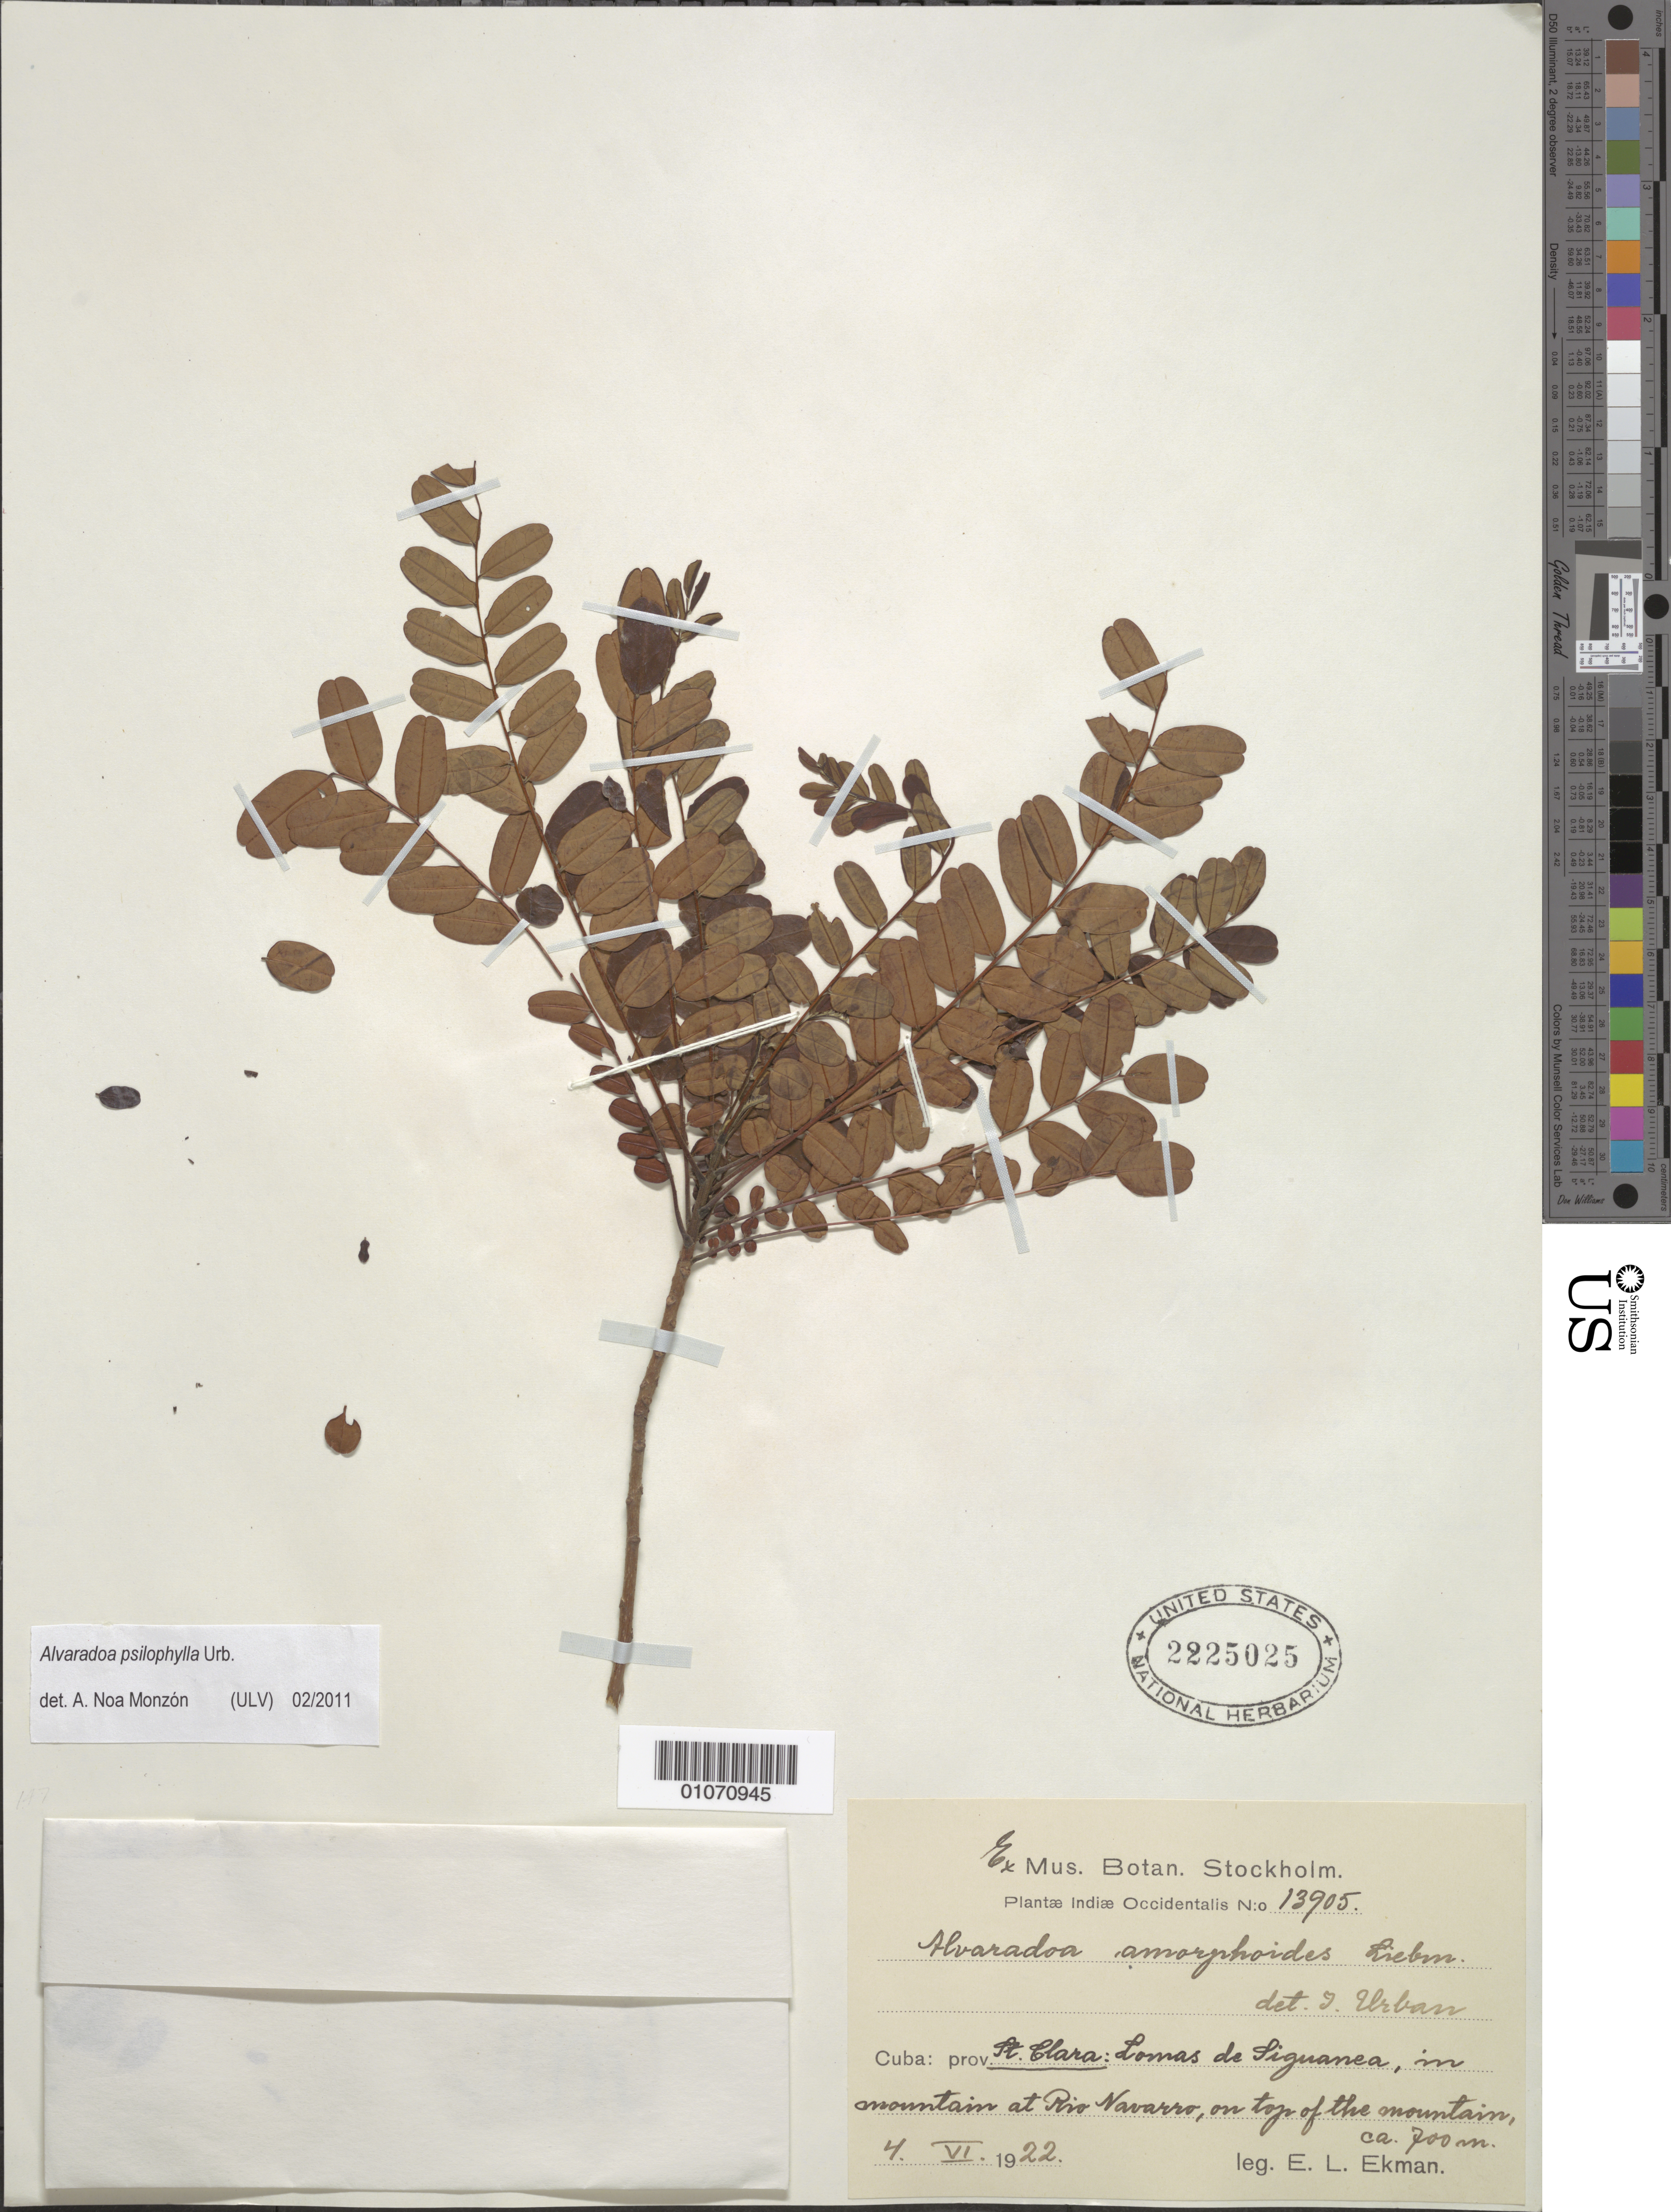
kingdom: Plantae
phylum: Tracheophyta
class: Magnoliopsida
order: Picramniales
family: Picramniaceae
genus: Alvaradoa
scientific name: Alvaradoa psilophylla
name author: Urb.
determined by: Noa Monzón, A.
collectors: E. L. Ekman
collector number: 13905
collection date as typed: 04 Jun 1922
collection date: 1922-06-04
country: Cuba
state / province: Santa Clara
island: Cuba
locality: Lomas de Siguanea, at Río Navarro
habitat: On top of mountain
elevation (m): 700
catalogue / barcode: US 2225025